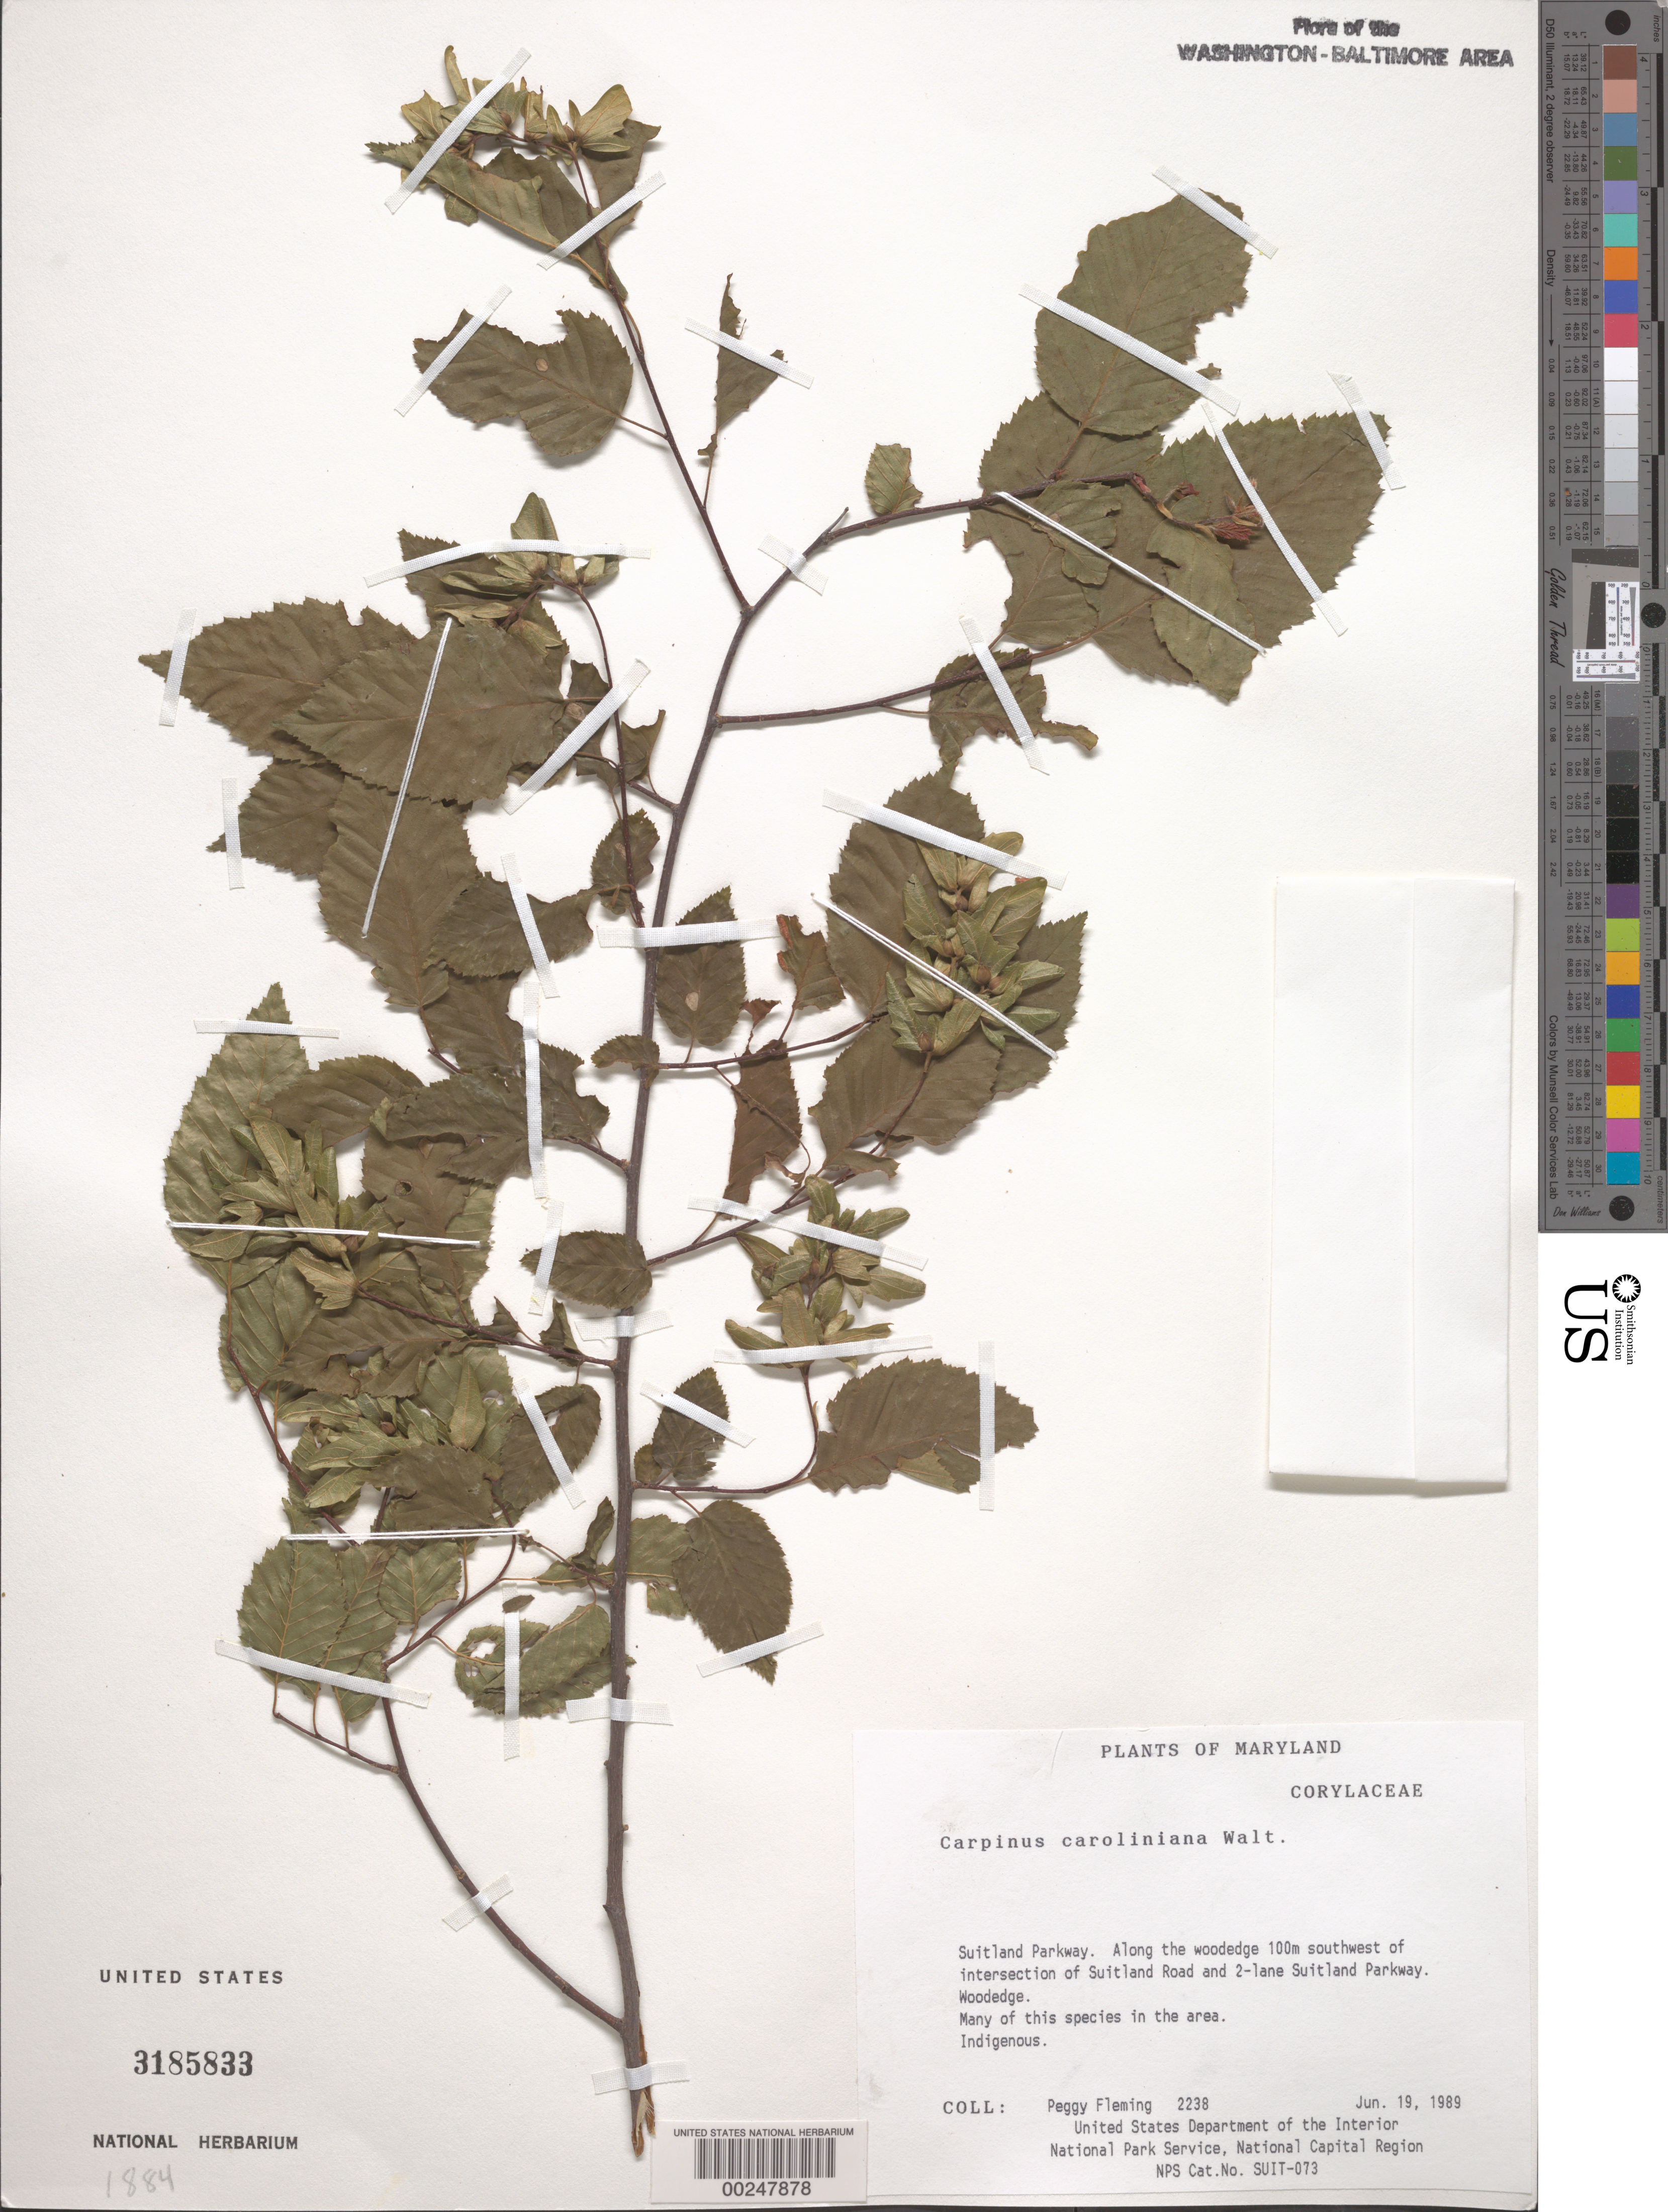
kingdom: Plantae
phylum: Tracheophyta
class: Magnoliopsida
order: Fagales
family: Betulaceae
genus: Carpinus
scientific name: Carpinus caroliniana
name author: Walter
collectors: P. Fleming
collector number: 2238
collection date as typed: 19 Jun 1989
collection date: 1989-06-19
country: United States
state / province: Maryland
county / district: Prince George's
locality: Suitland Parkway, S of intersection of Suitland Rod and Parkway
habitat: Woodedge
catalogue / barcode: US 3185833